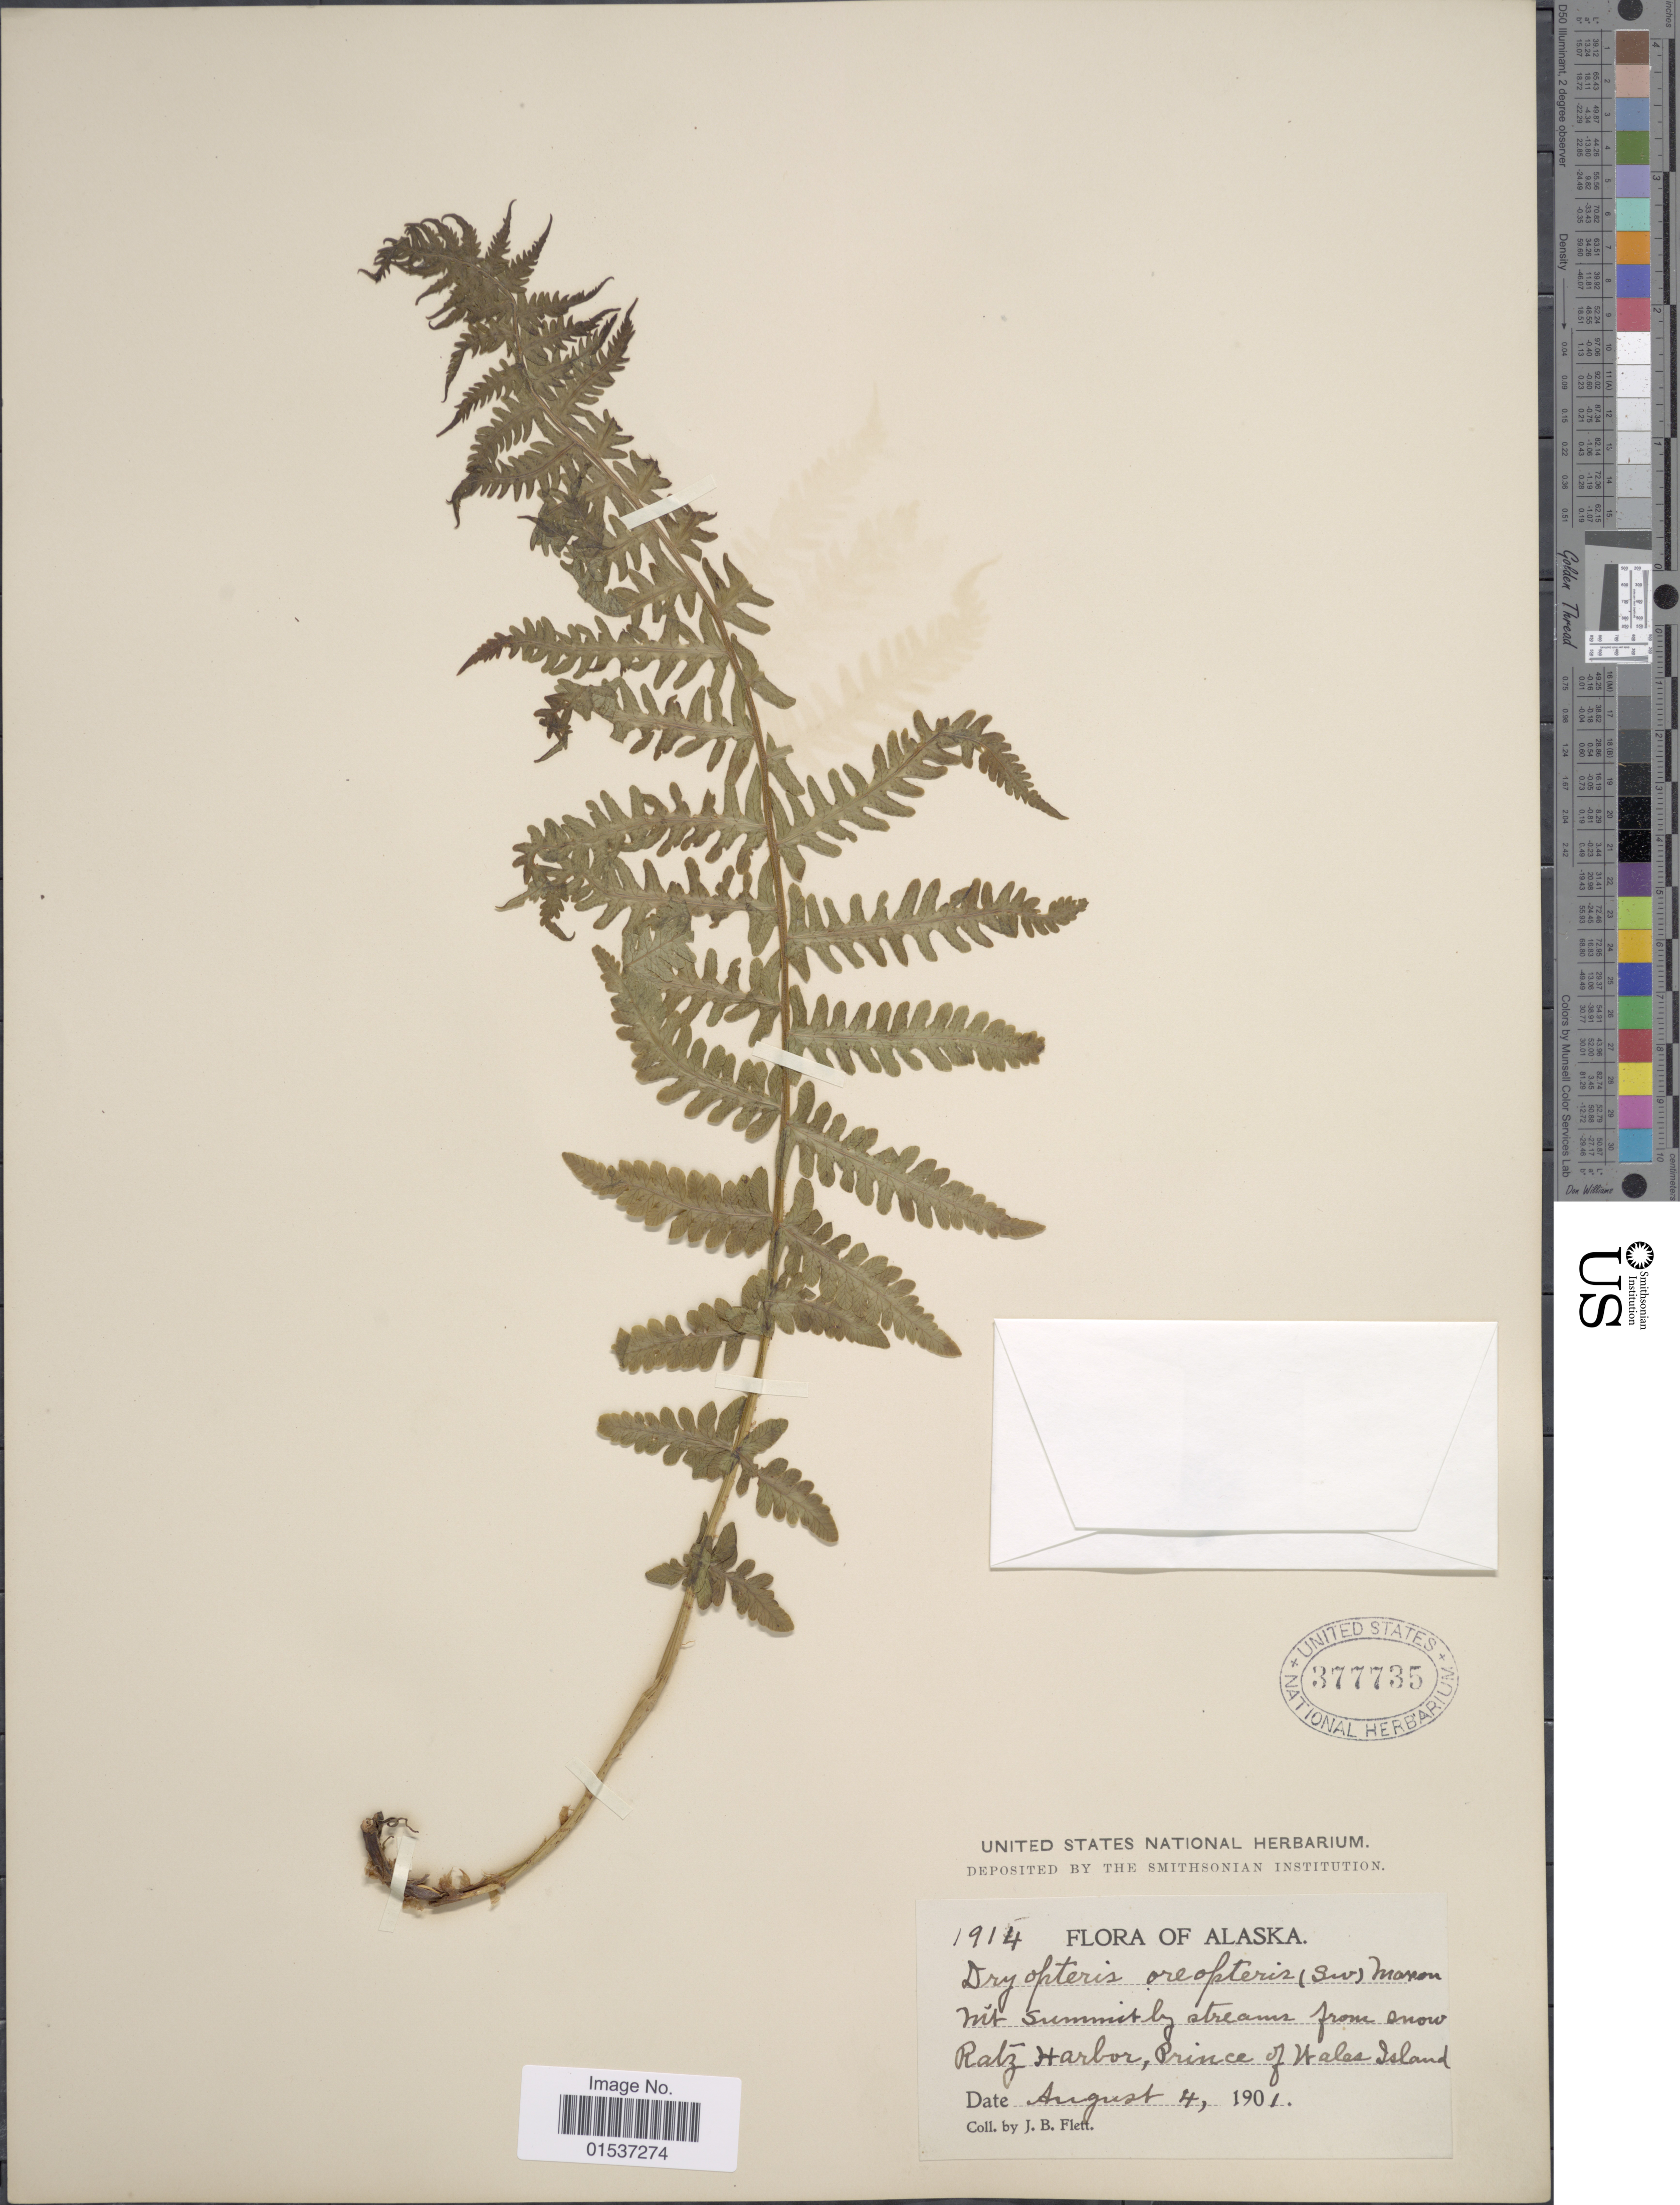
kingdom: Plantae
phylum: Tracheophyta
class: Polypodiopsida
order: Polypodiales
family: Thelypteridaceae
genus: Oreopteris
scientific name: Oreopteris limbosperma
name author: (All.) K. Iwats.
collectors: J. Flett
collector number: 1914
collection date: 1901-08-04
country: United States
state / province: Alaska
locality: Alaska, Mt. Summit by stream from Snow Ratz Harbor, Prince of Wales Island.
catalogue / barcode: US 377735